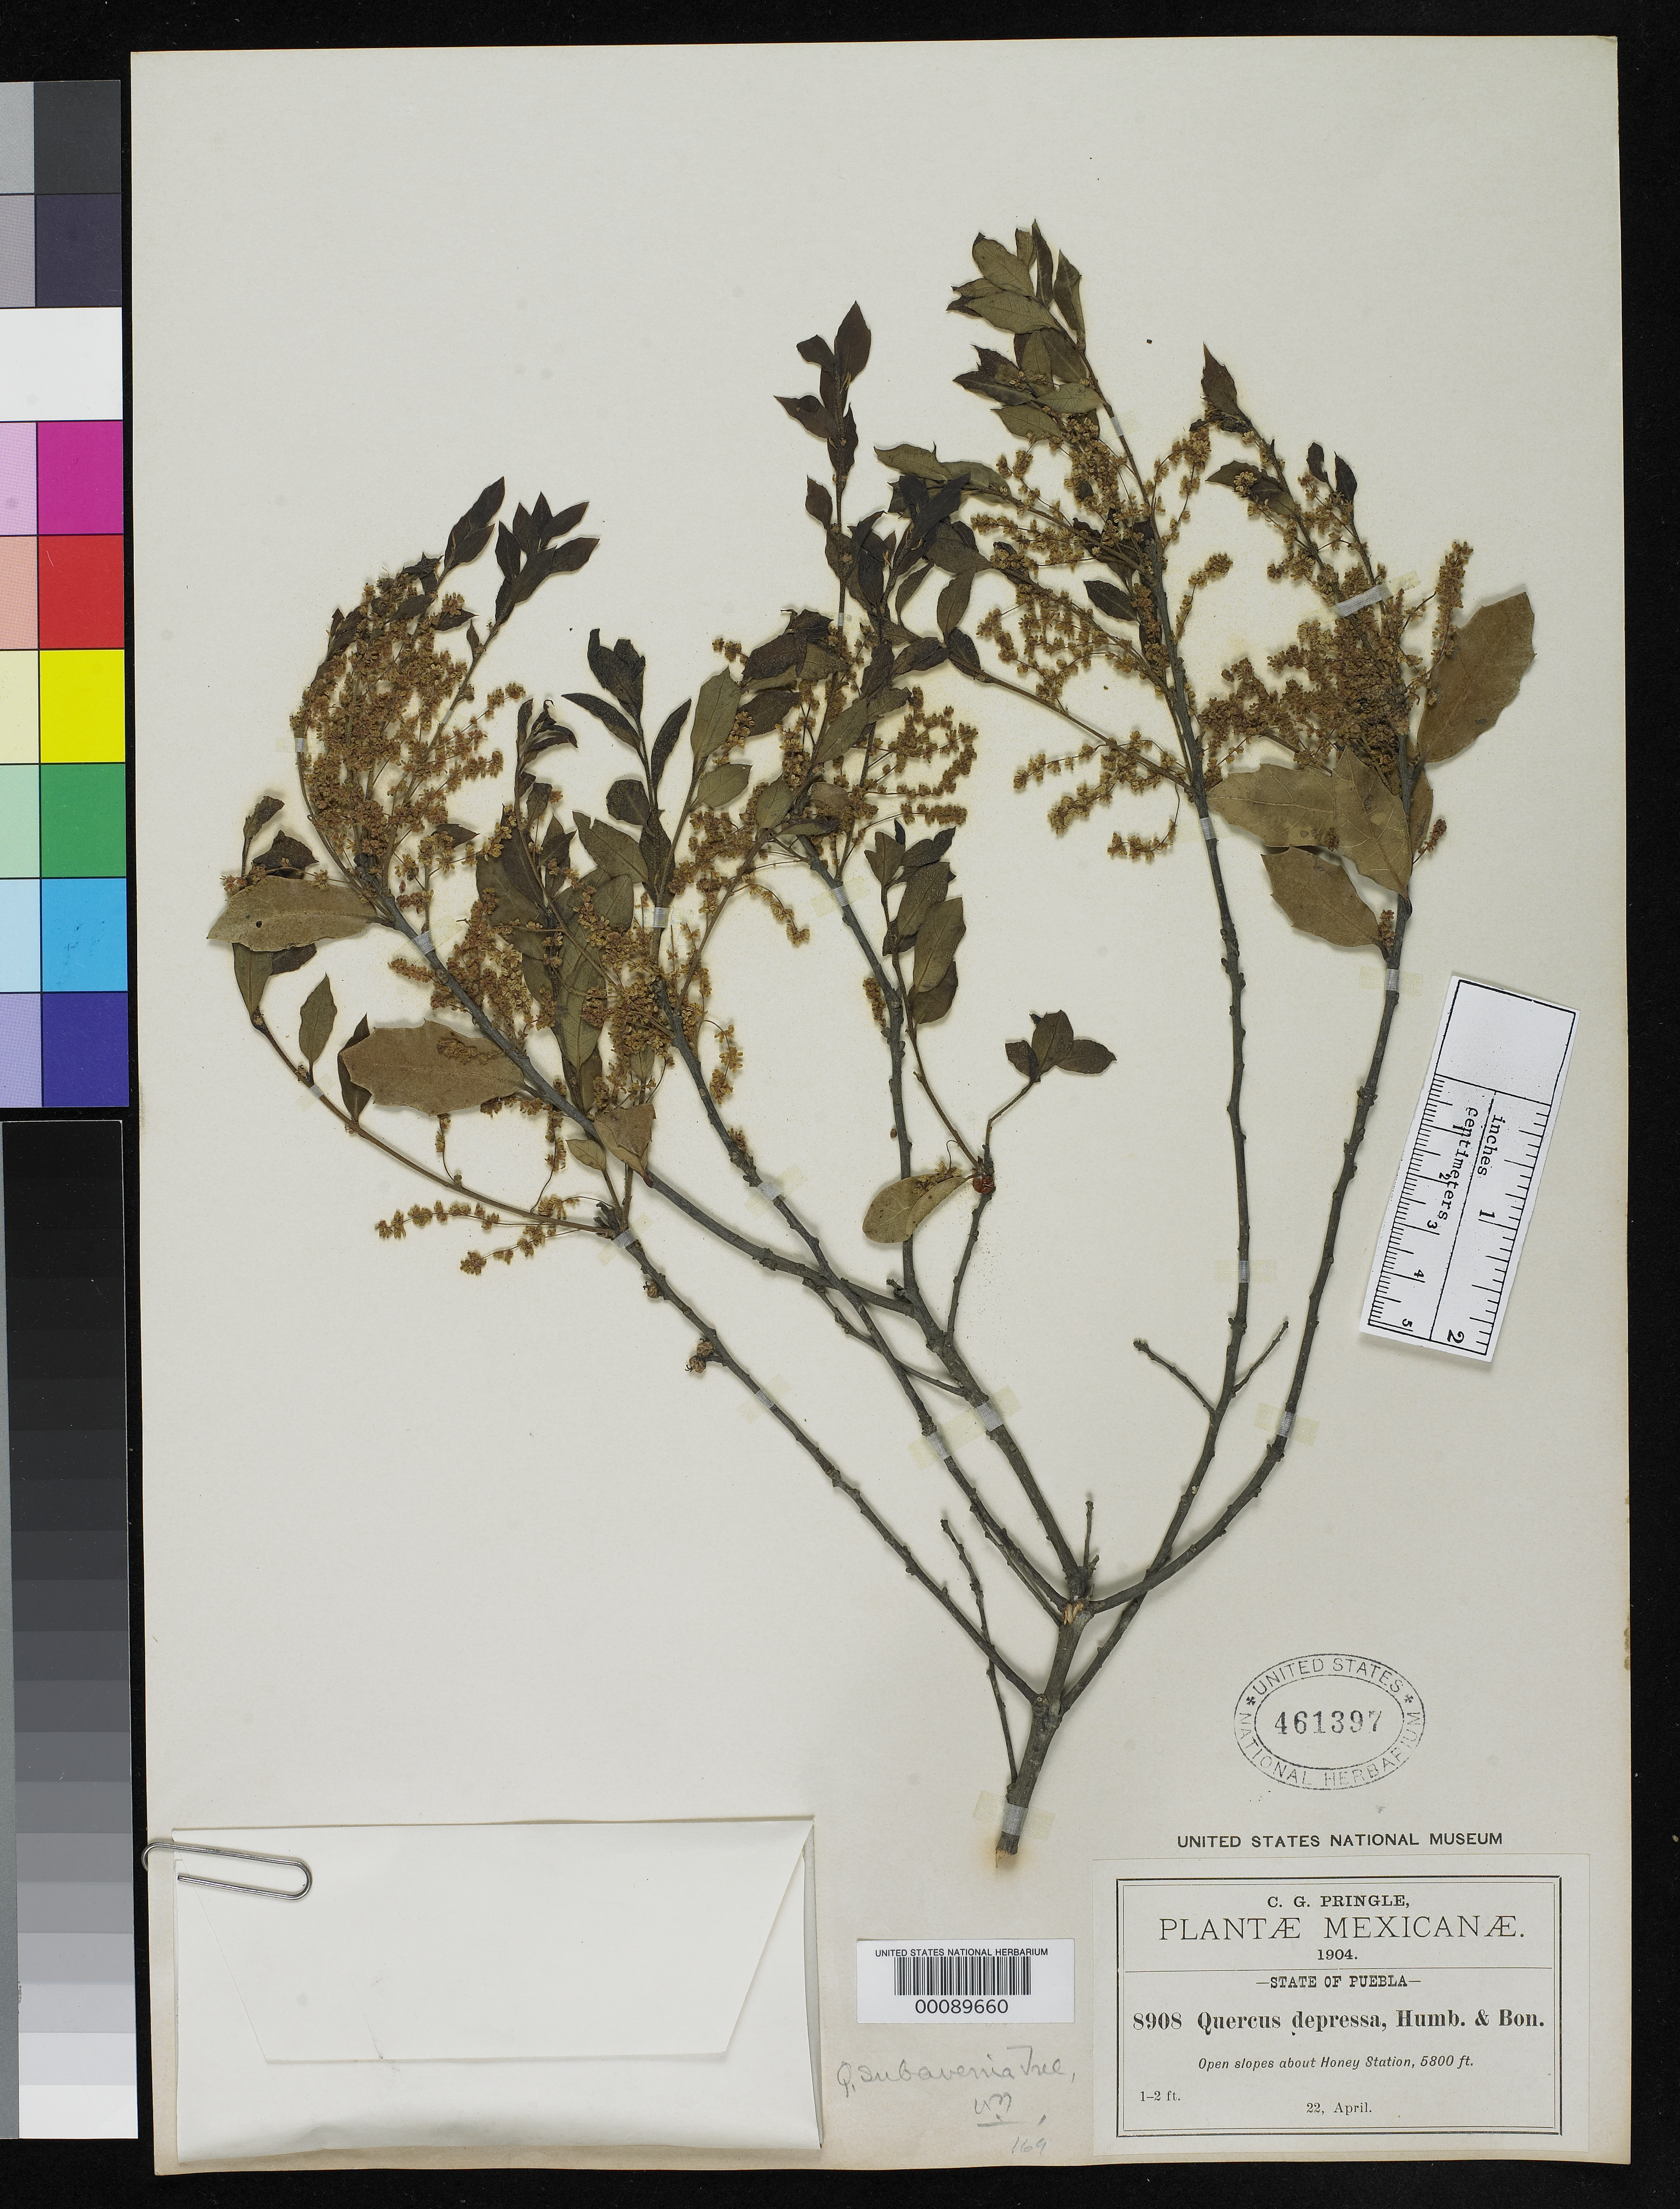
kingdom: Plantae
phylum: Tracheophyta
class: Magnoliopsida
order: Fagales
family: Fagaceae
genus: Quercus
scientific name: Quercus subavenia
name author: Trel.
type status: Isotype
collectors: C. G. Pringle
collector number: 8908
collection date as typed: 22 Apr 1904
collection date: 1904-04-22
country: Mexico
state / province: Puebla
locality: Honey Station.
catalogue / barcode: US 461397